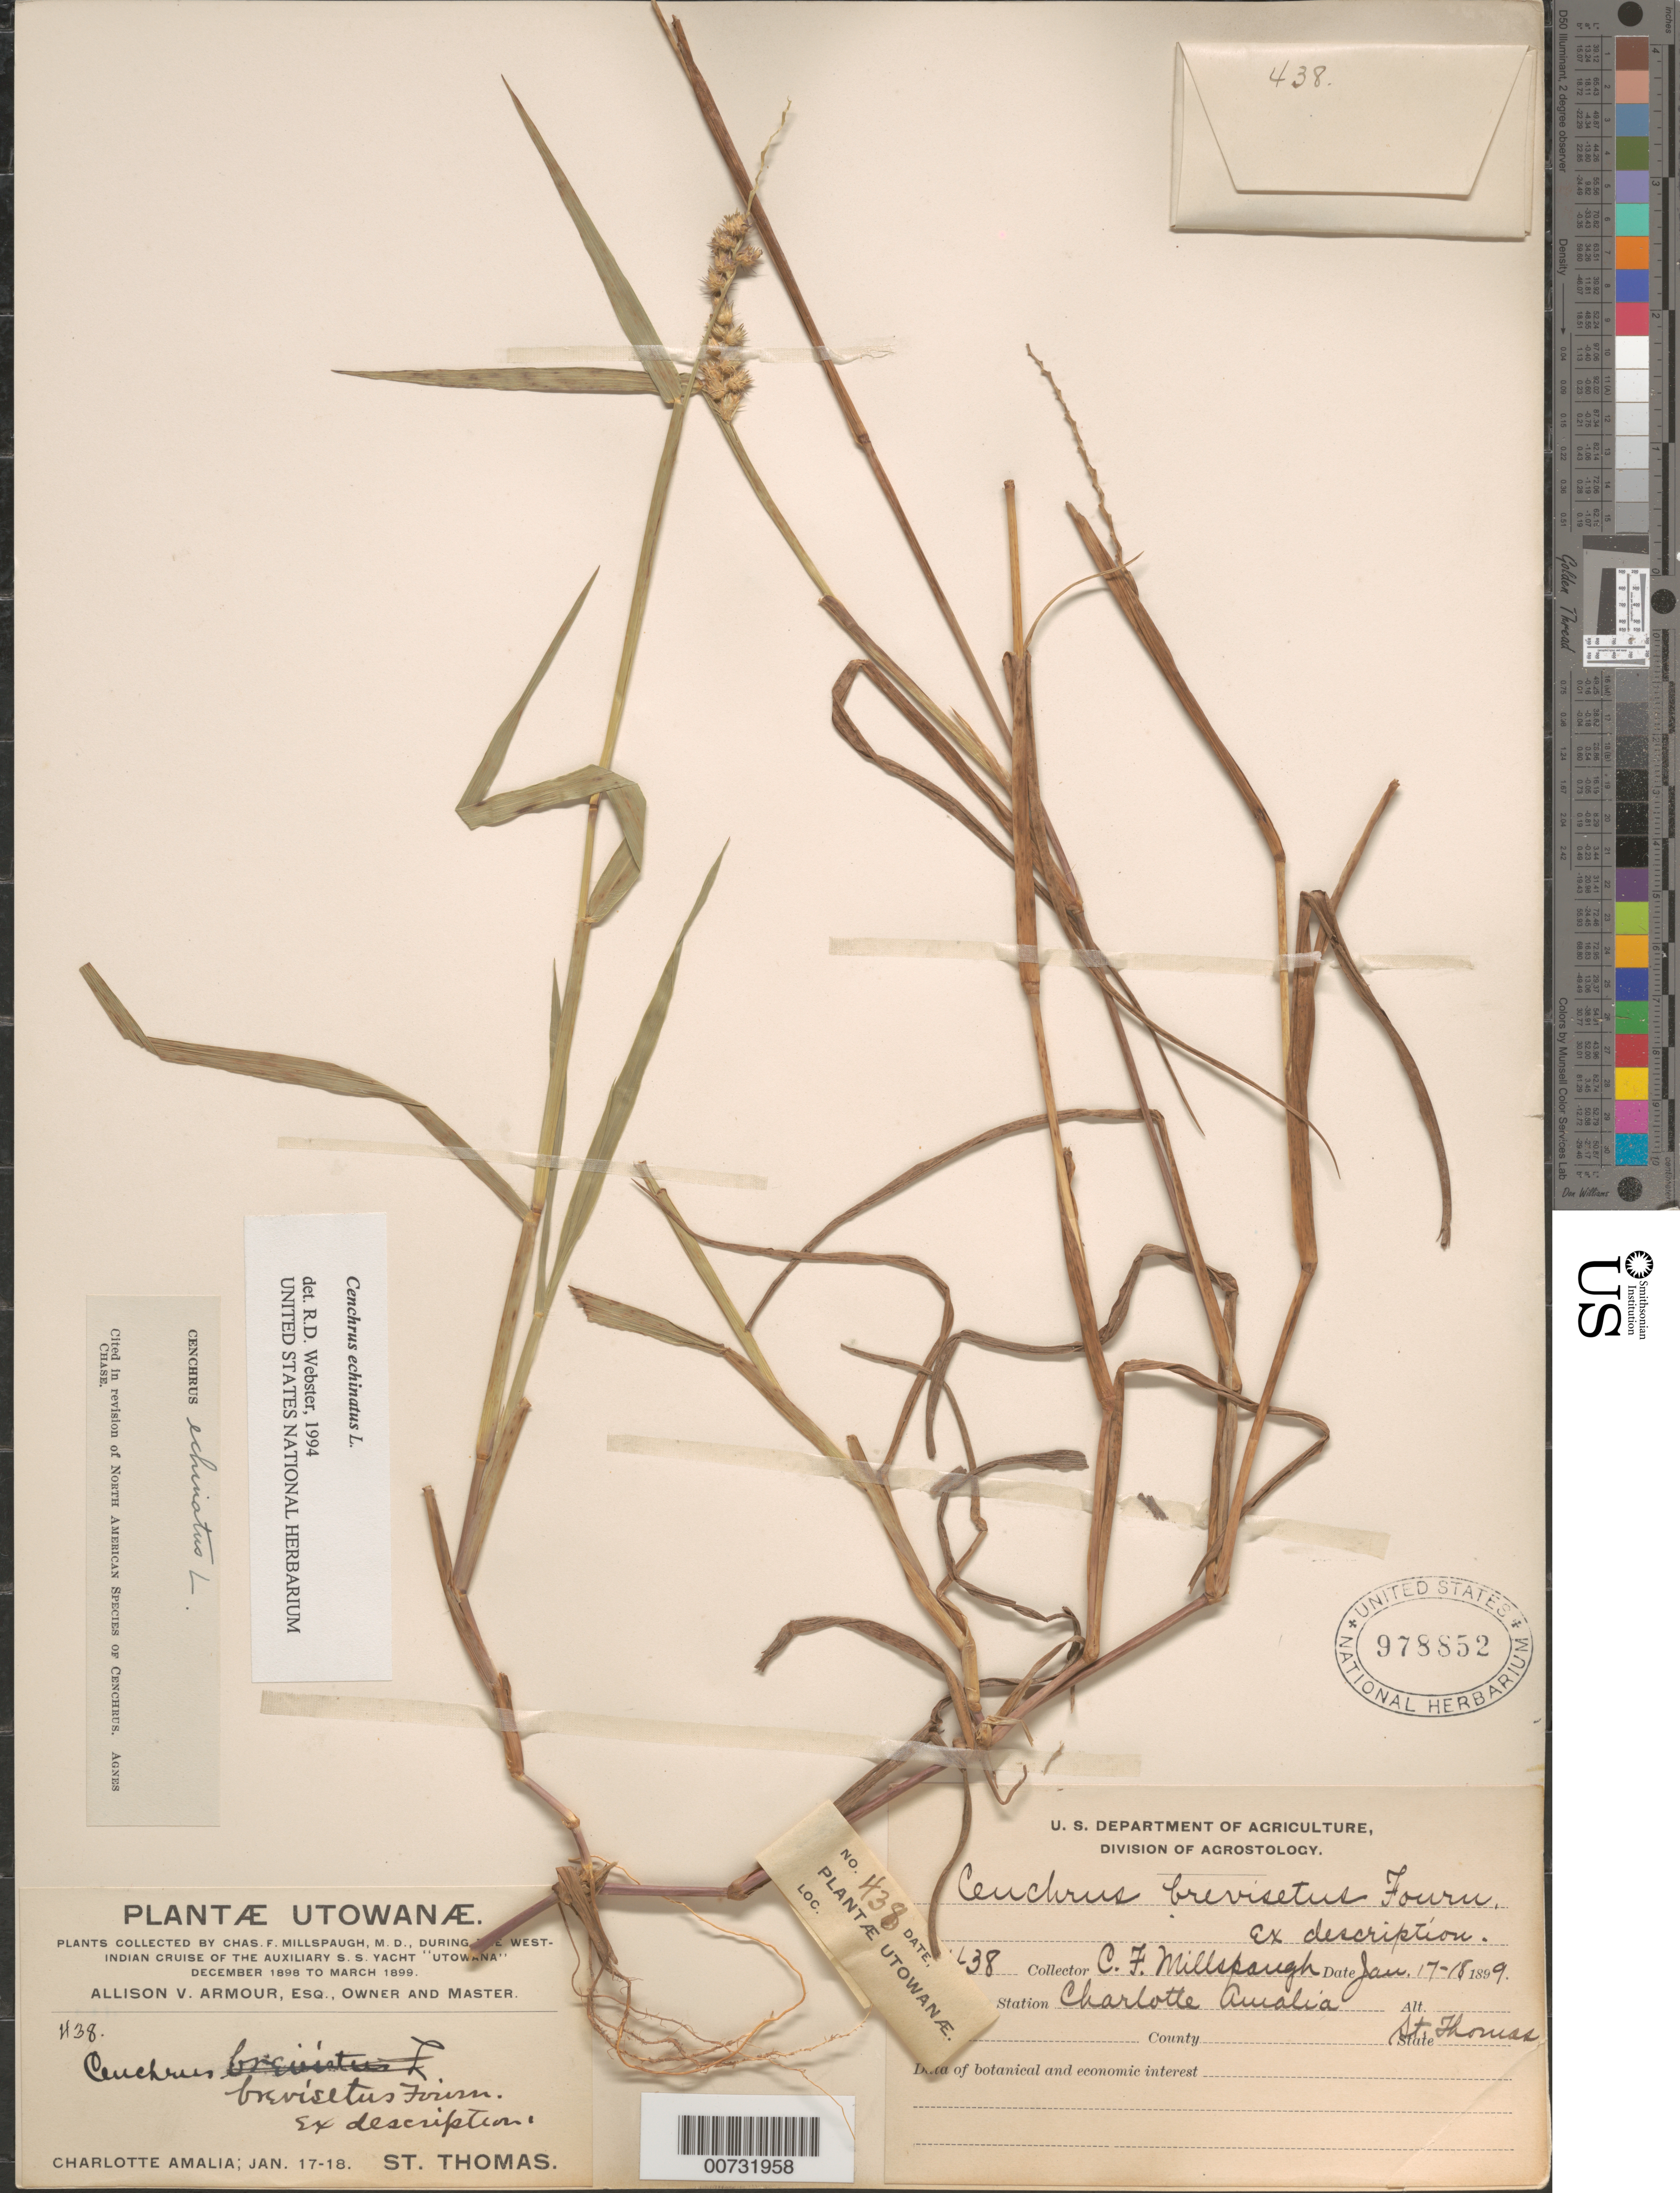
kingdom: Plantae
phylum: Tracheophyta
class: Liliopsida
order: Poales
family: Poaceae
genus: Cenchrus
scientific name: Cenchrus echinatus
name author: L.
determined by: Webster, Robert D.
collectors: C. F. Millspaugh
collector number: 438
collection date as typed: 17 Jan 1899 to 18 Jan 1899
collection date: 1899-01-17/1899-01-18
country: U.S. Virgin Islands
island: St. Thomas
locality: St. Thomas; Charlotte Amalia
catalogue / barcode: US 978852